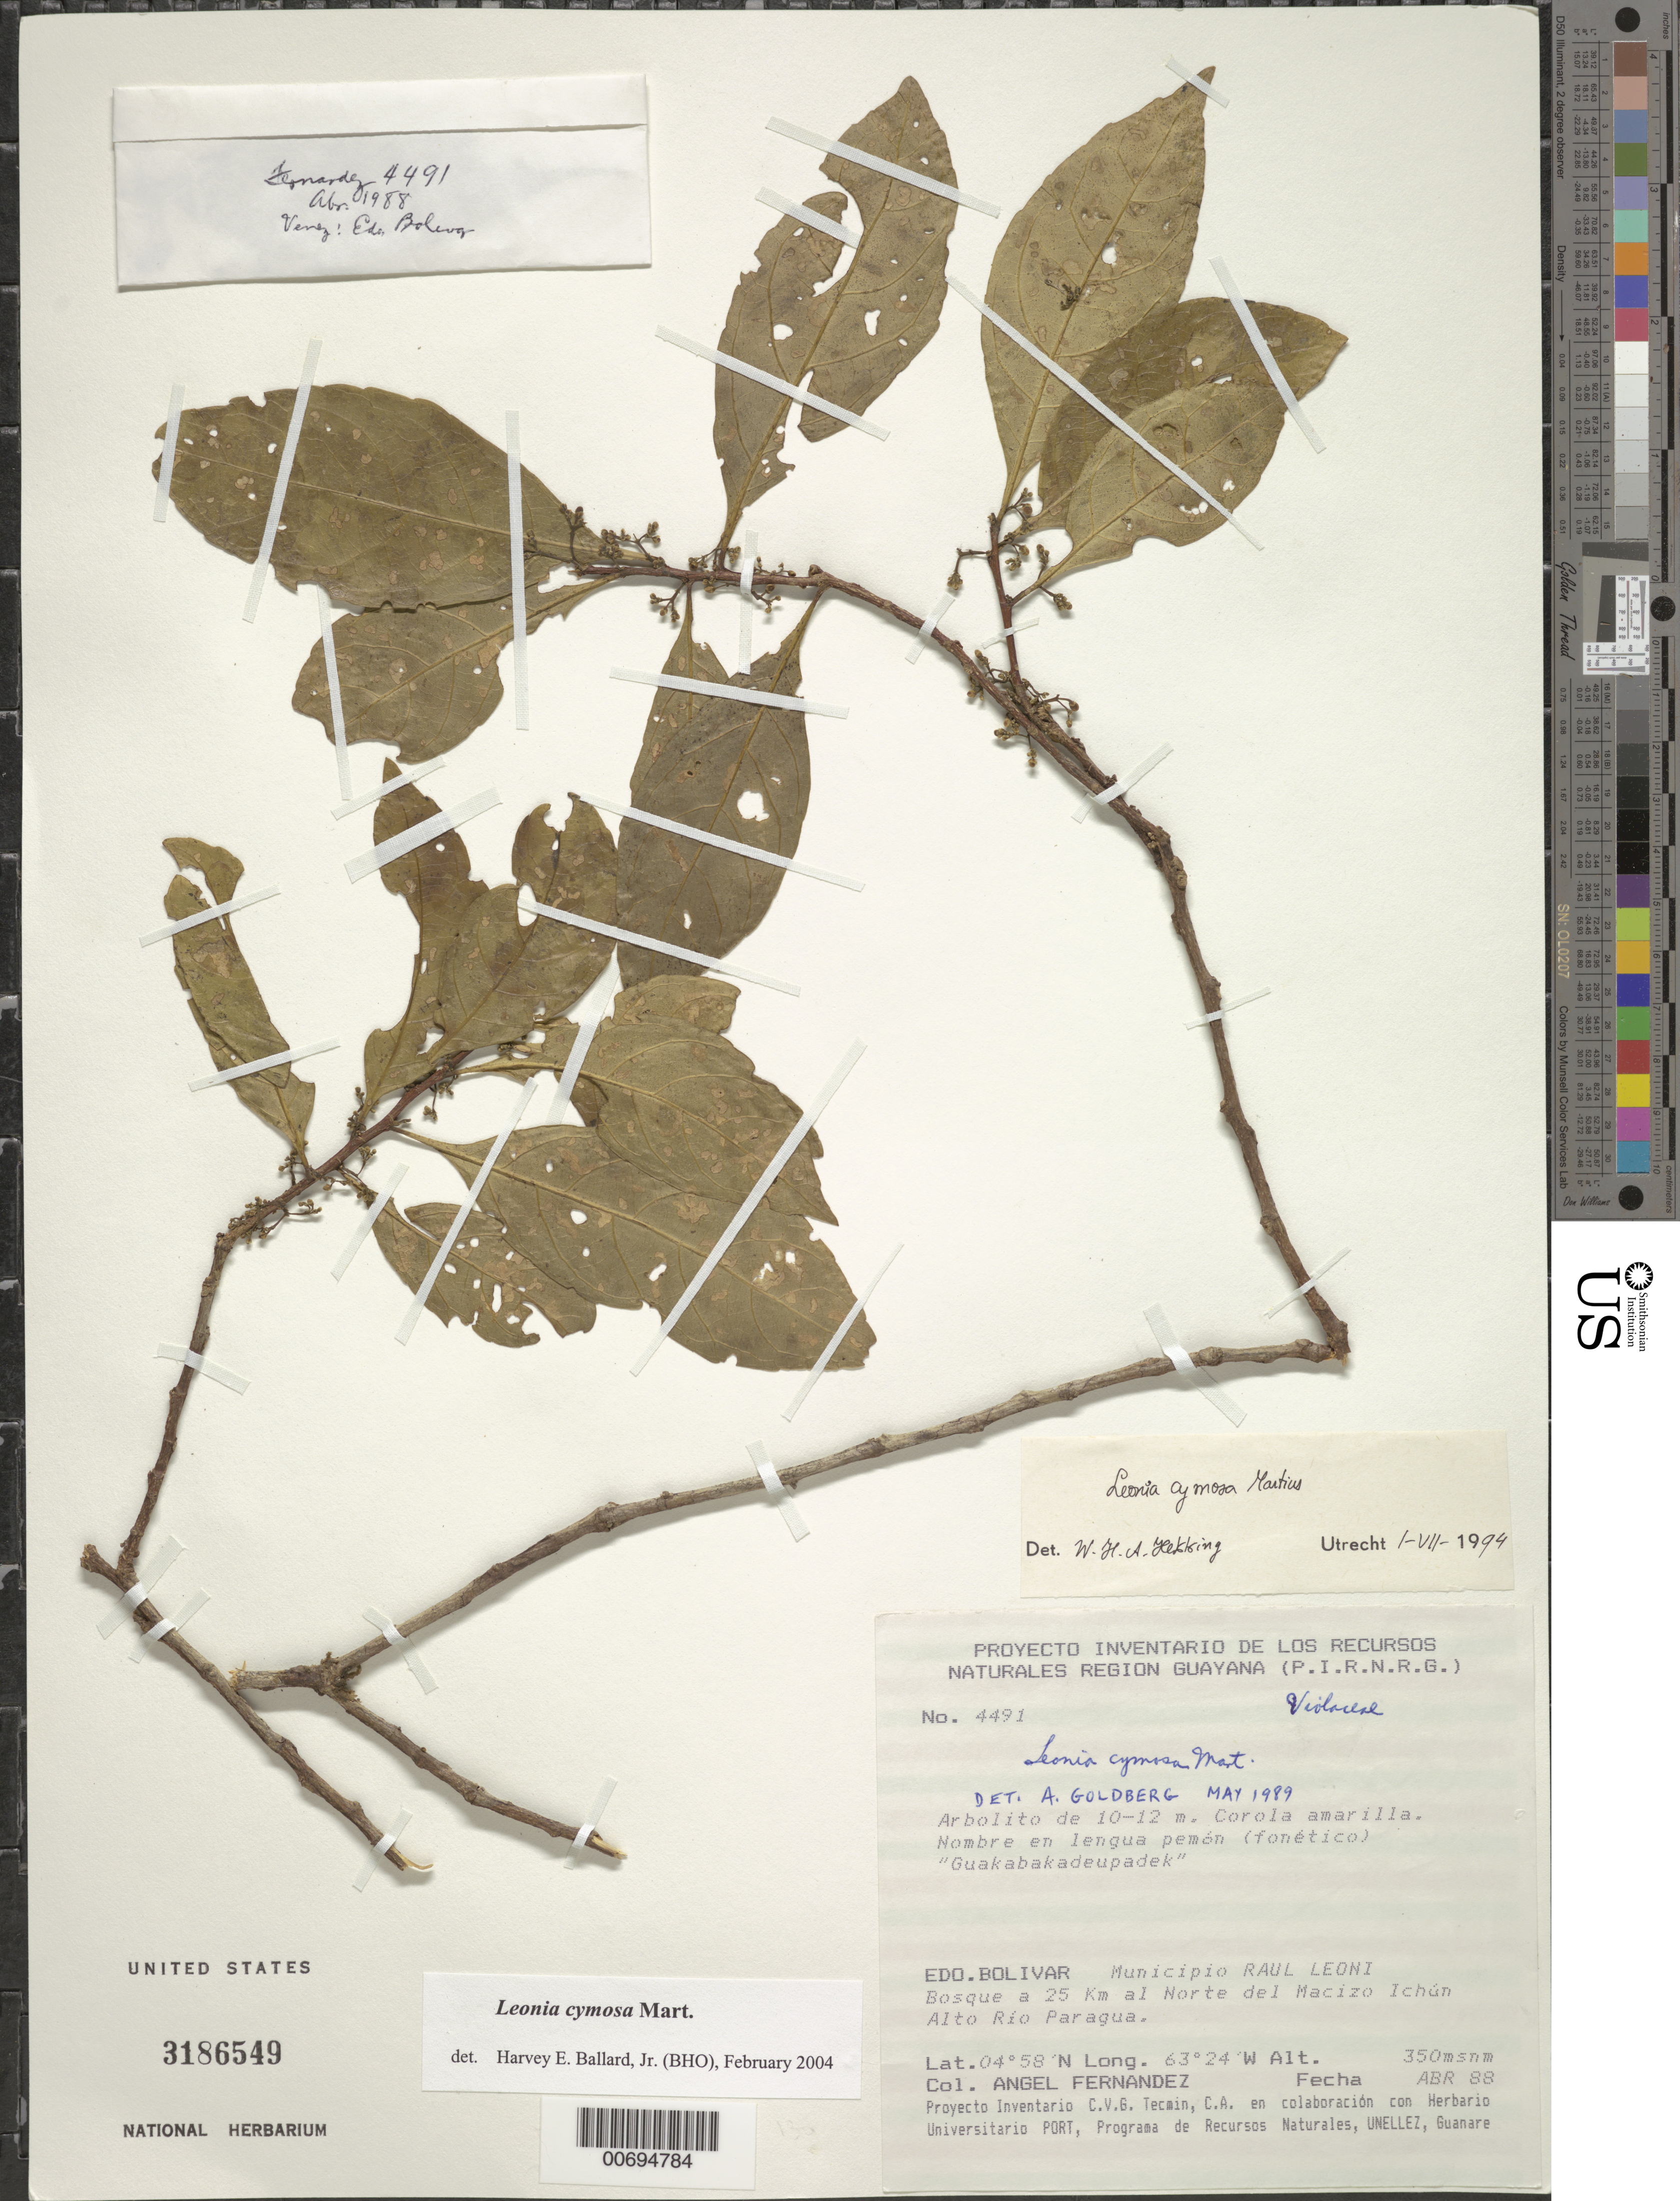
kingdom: Plantae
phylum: Tracheophyta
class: Magnoliopsida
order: Malpighiales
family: Violaceae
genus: Leonia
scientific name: Leonia cymosa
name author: Mart.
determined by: Ballard, Harvey E.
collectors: A. Fernández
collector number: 4491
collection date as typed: Apr-88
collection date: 1988-04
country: Venezuela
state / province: Bolívar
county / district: Angostura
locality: Mun. Raúl Leoni [=Angostura], 25 km N del Macizo Ichún, alto Río Paragua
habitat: Forest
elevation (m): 350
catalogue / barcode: US 3186549